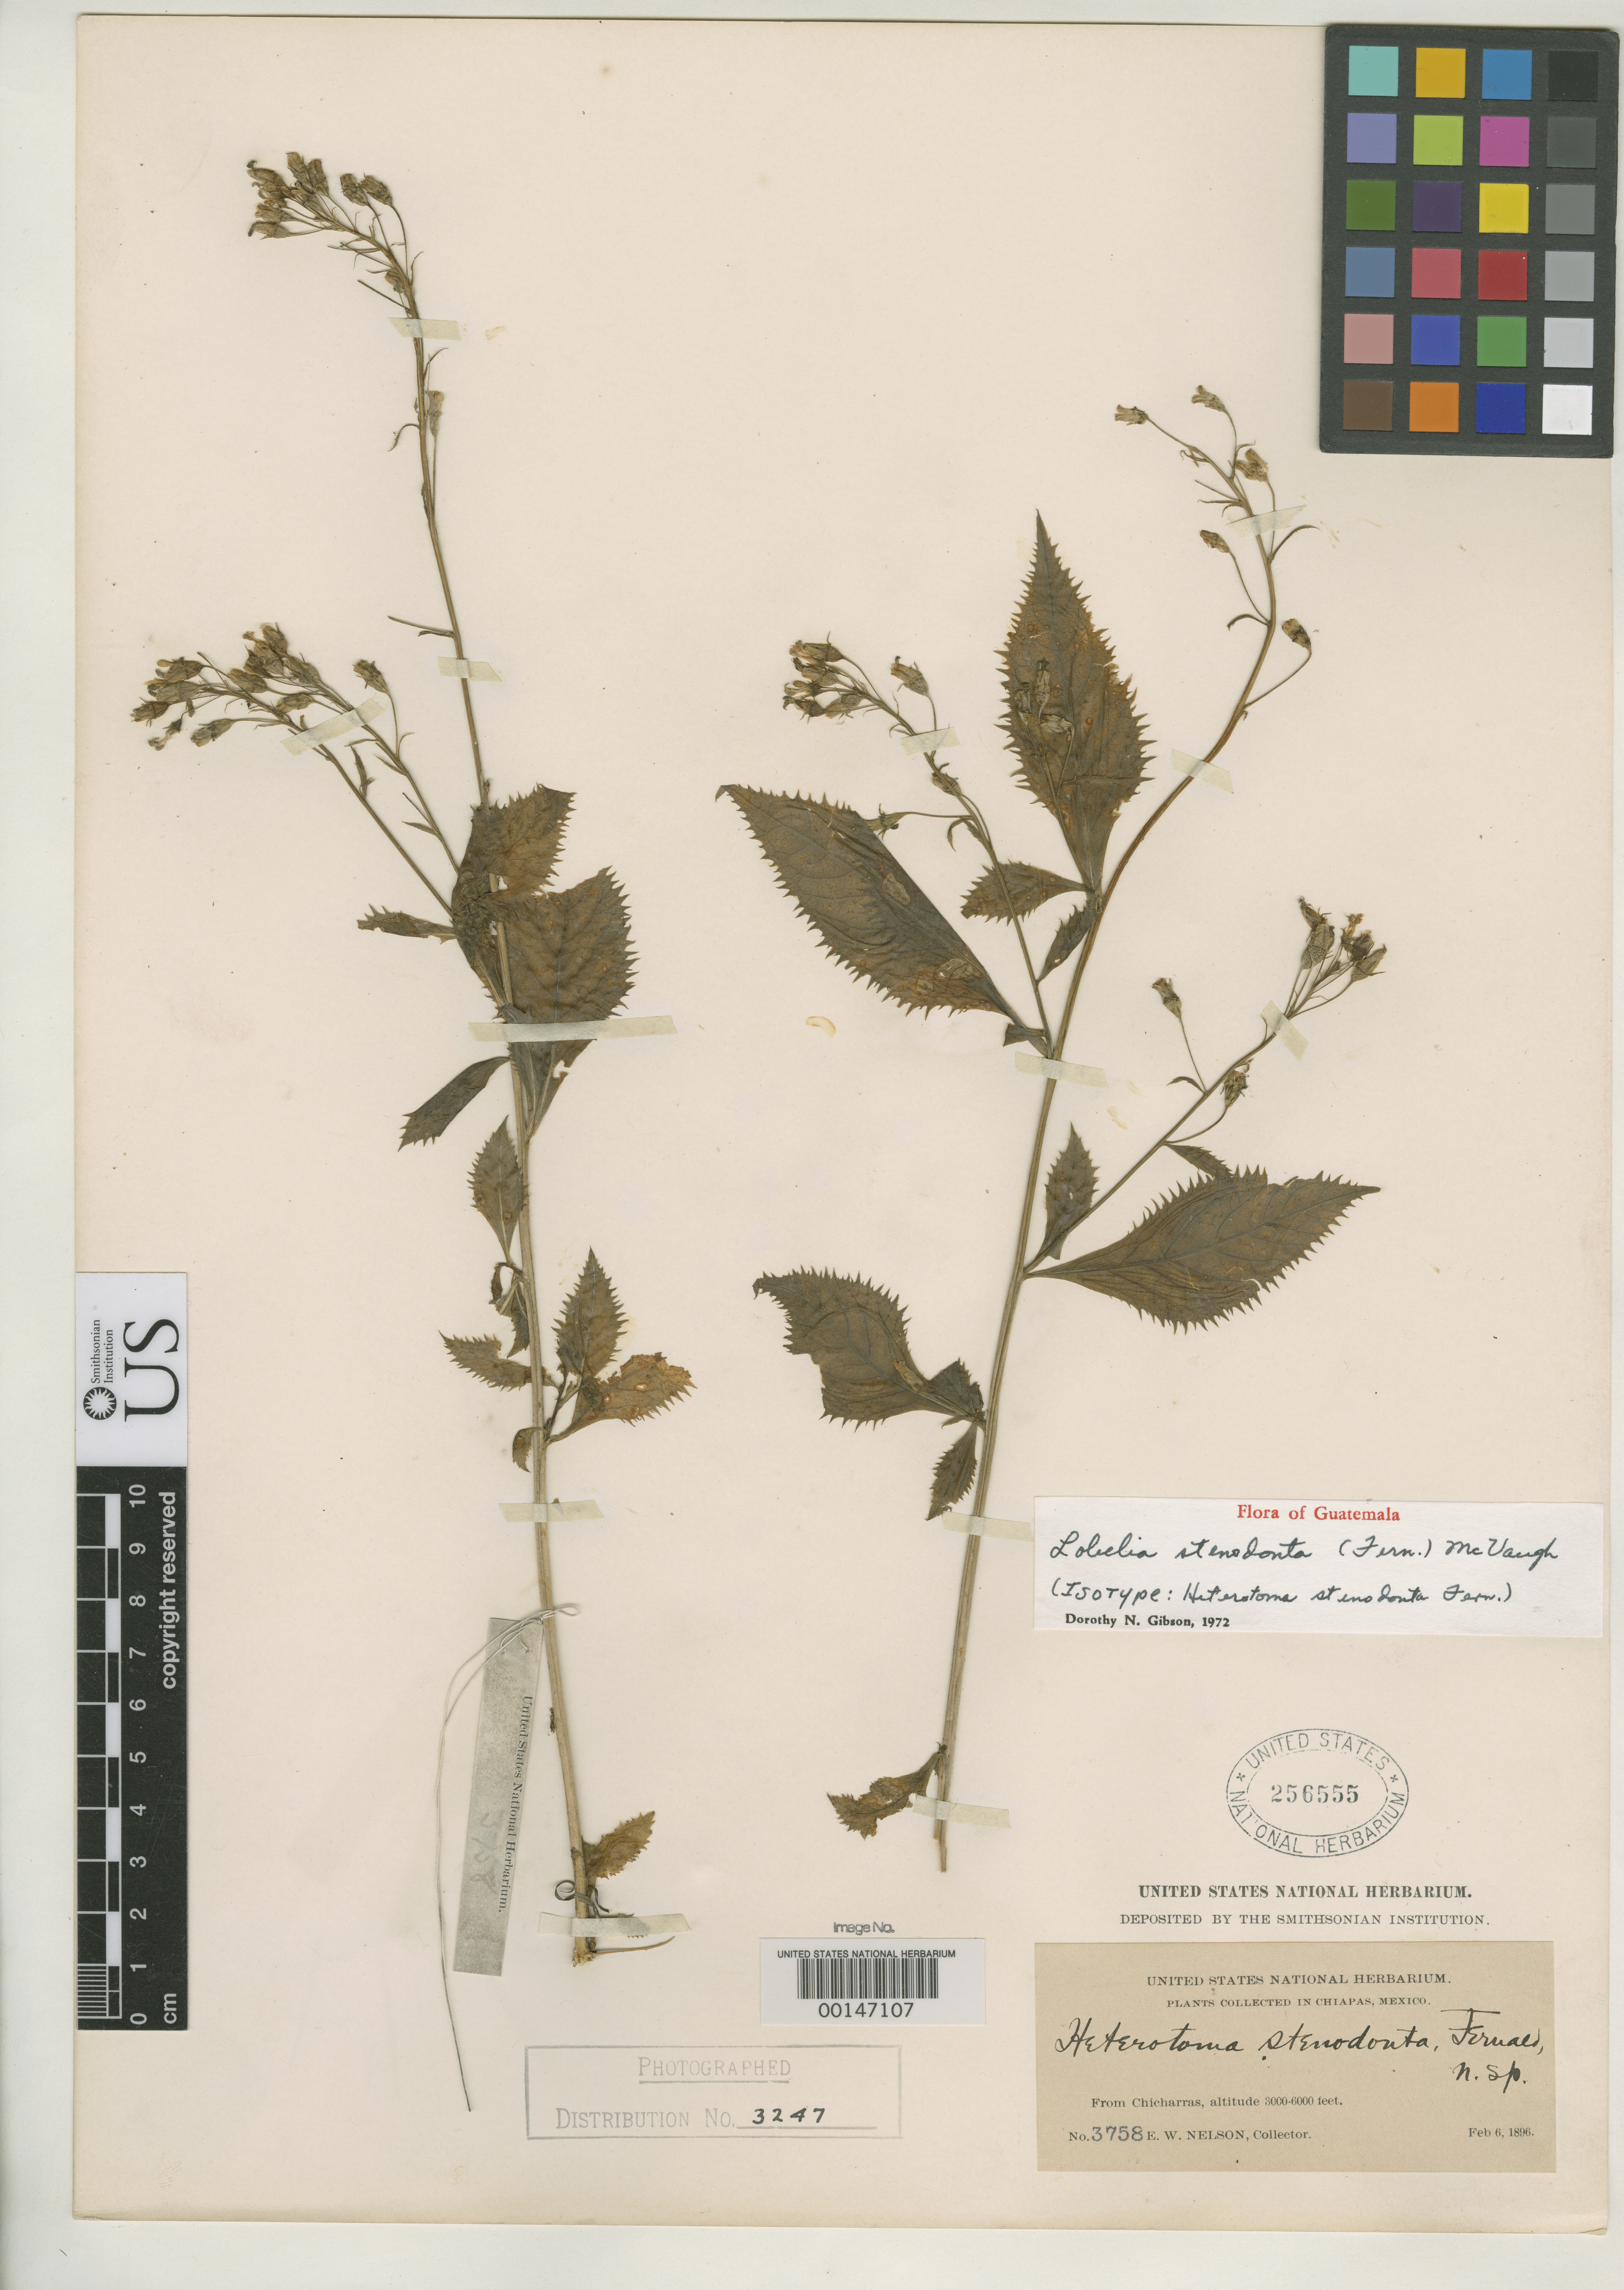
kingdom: Plantae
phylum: Tracheophyta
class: Magnoliopsida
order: Asterales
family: Campanulaceae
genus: Heterotoma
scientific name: Heterotoma stenodonta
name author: Fernald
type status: Isotype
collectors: E. W. Nelson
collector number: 3758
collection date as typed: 06 Feb 1896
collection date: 1896-02-06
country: Mexico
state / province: Chiapas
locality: Chicharras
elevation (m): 923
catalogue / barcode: US 256555